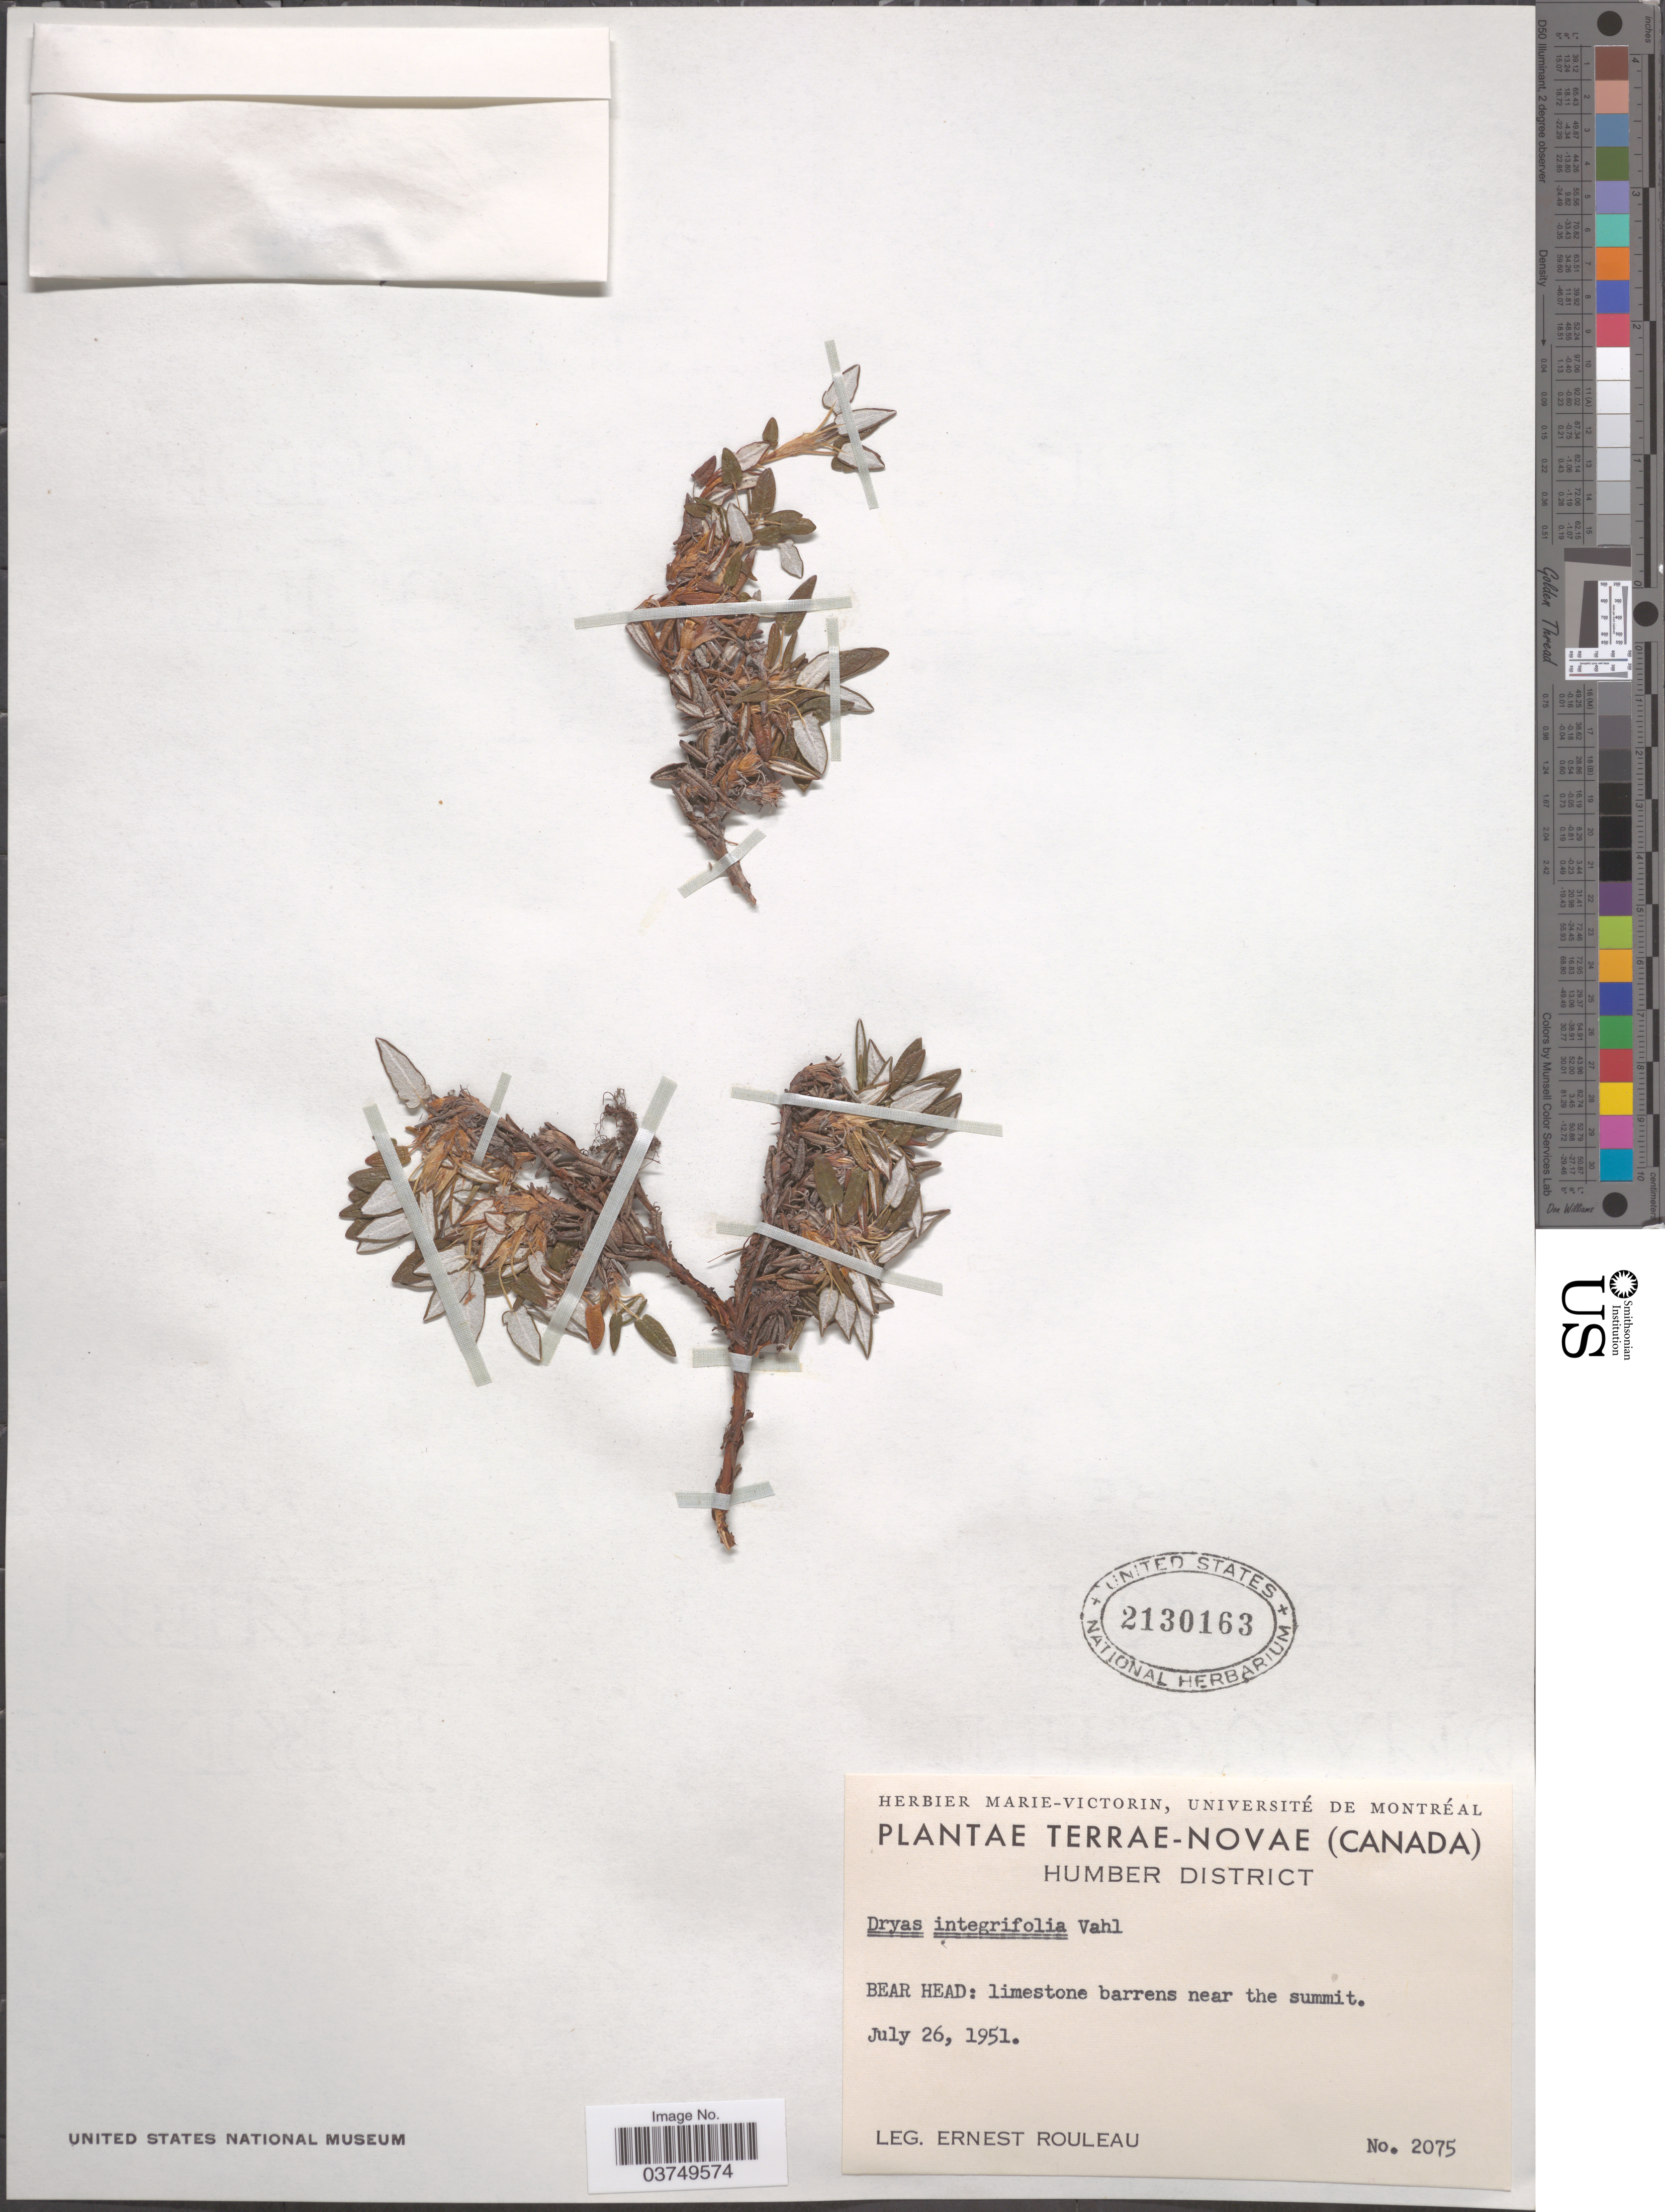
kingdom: Plantae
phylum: Tracheophyta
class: Magnoliopsida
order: Rosales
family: Rosaceae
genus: Dryas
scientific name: Dryas integrifolia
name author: Vahl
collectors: J. Rouleau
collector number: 2075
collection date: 1951-07-26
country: Canada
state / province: Newfoundland and Labrador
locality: Terrae-Novae. Humber District. Bear Head: limestone barrens near the summit.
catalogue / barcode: US 2130163